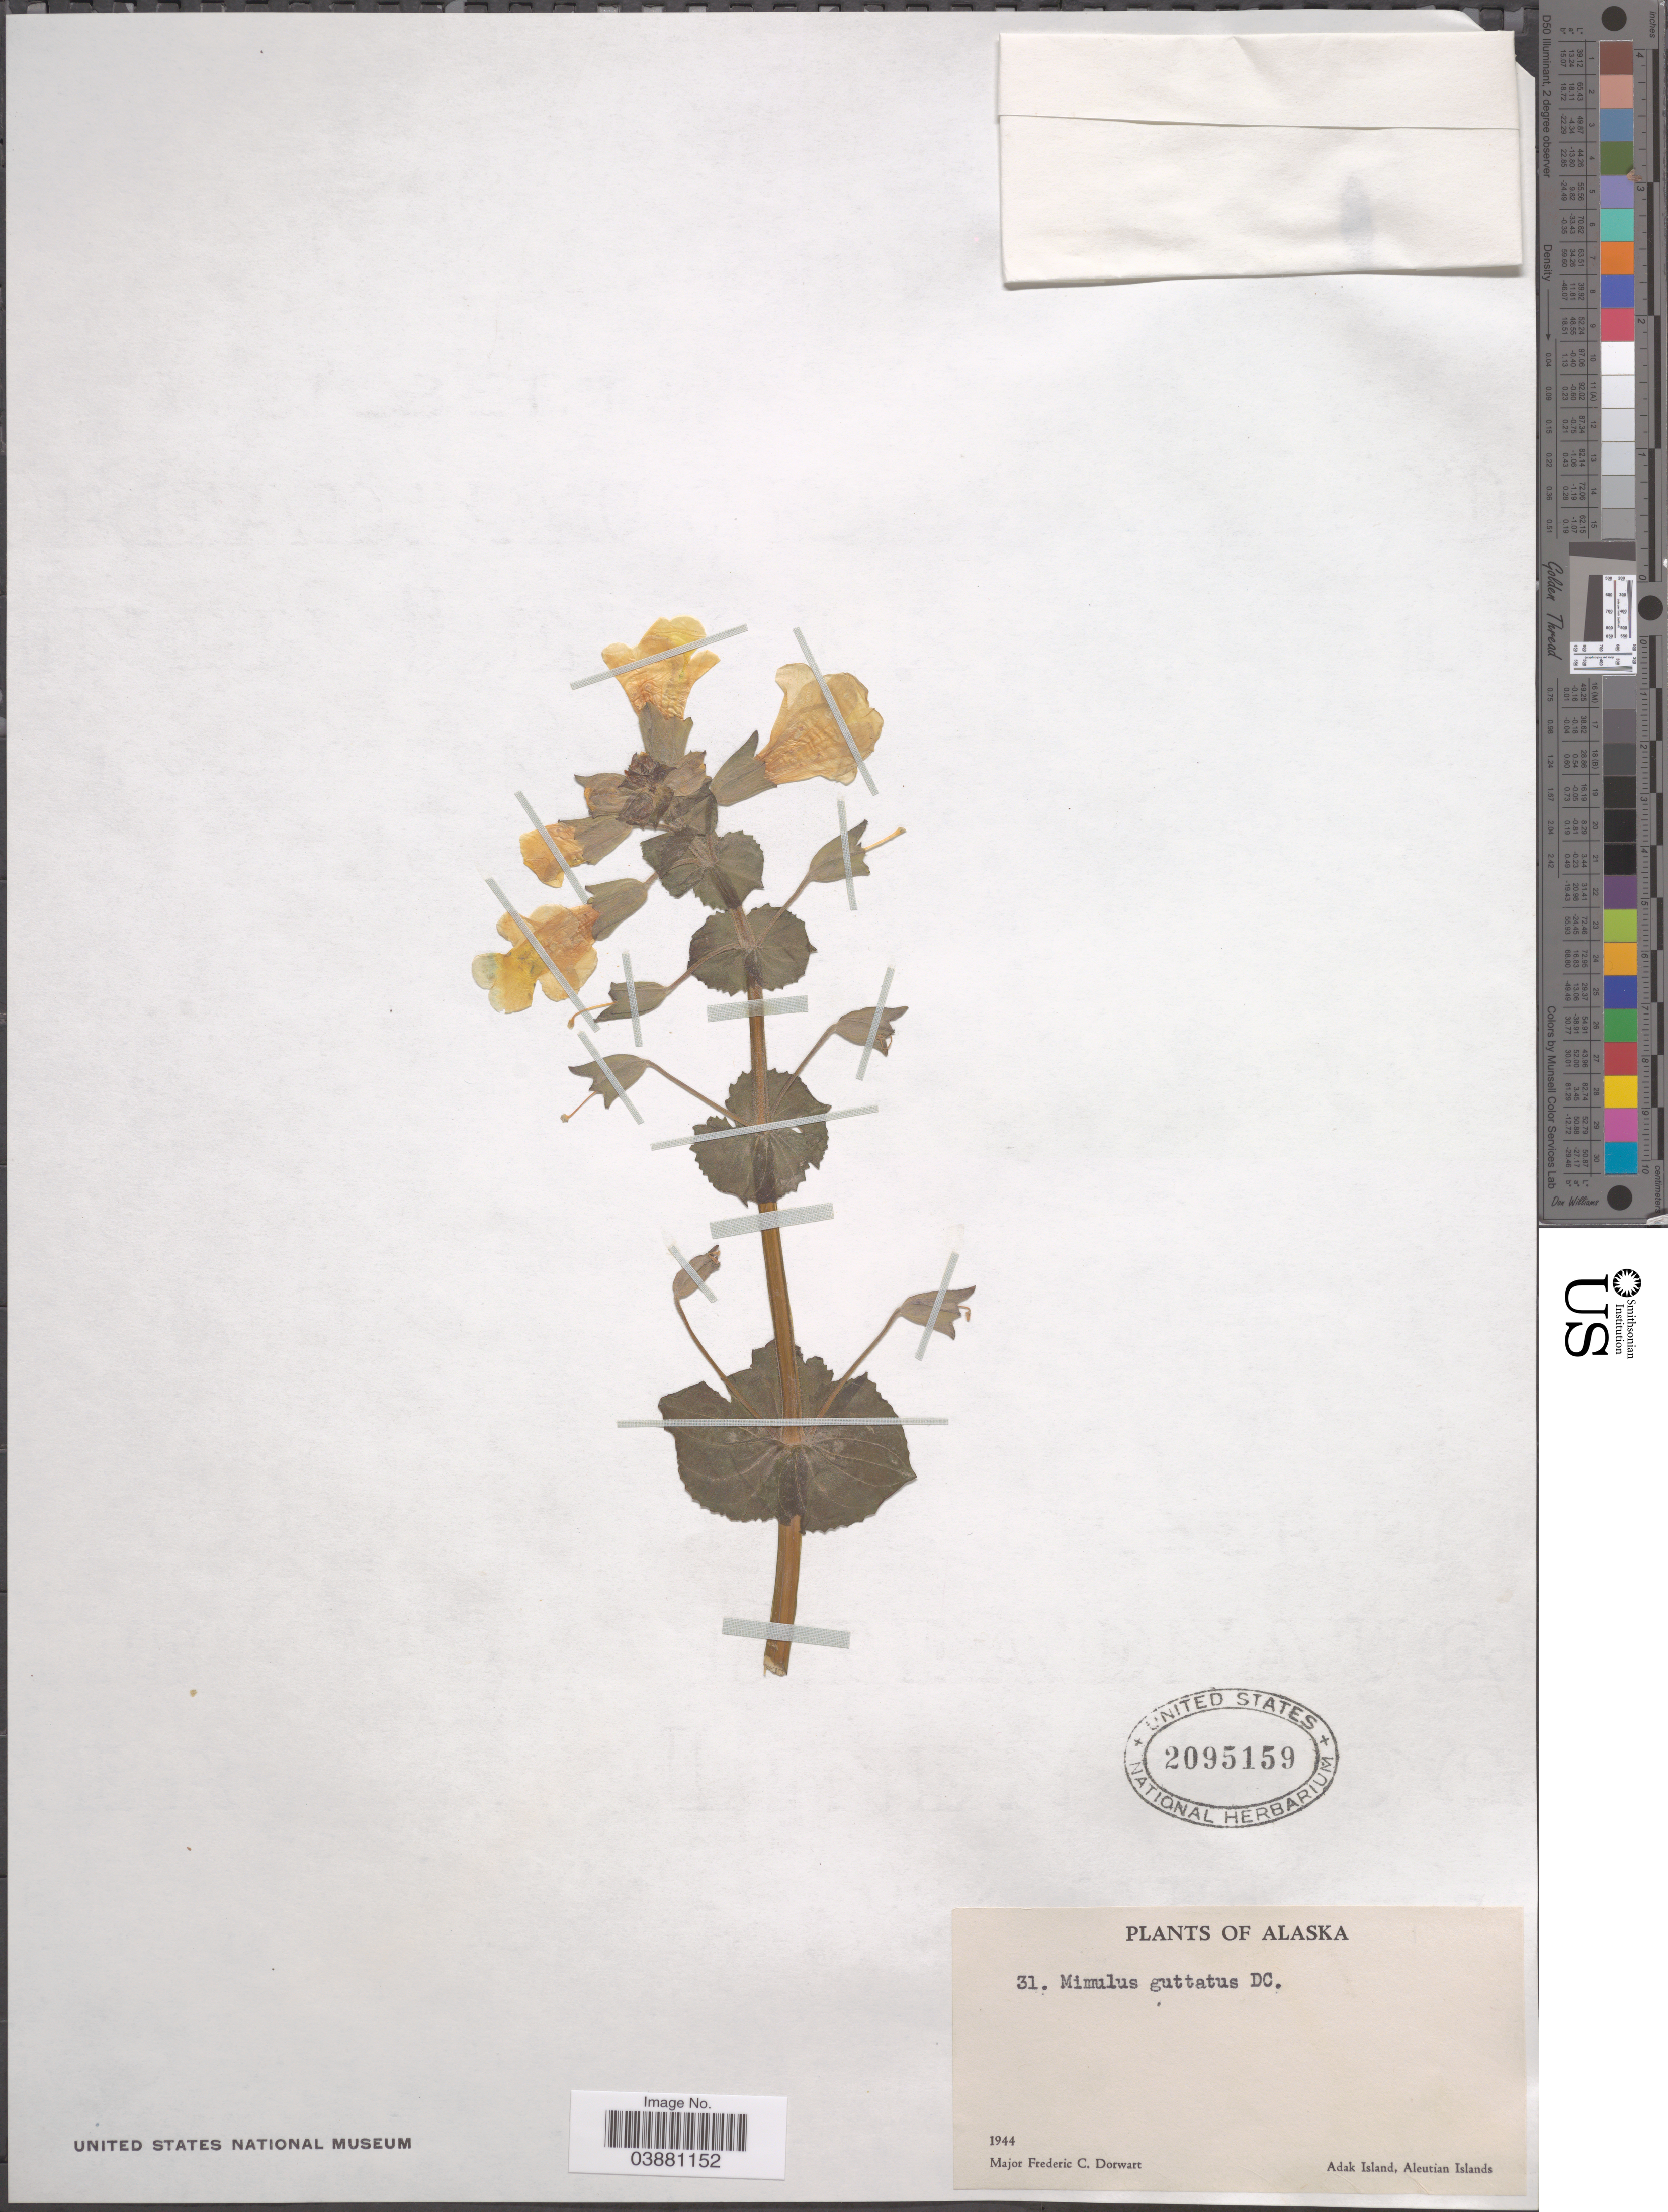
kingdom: Plantae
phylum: Tracheophyta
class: Magnoliopsida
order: Lamiales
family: Phrymaceae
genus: Mimulus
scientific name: Mimulus guttatus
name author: DC.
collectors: F. Dorwart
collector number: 31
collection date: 1944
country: United States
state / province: Alaska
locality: Adak Island, Aleutian Islands.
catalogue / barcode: US 2095159